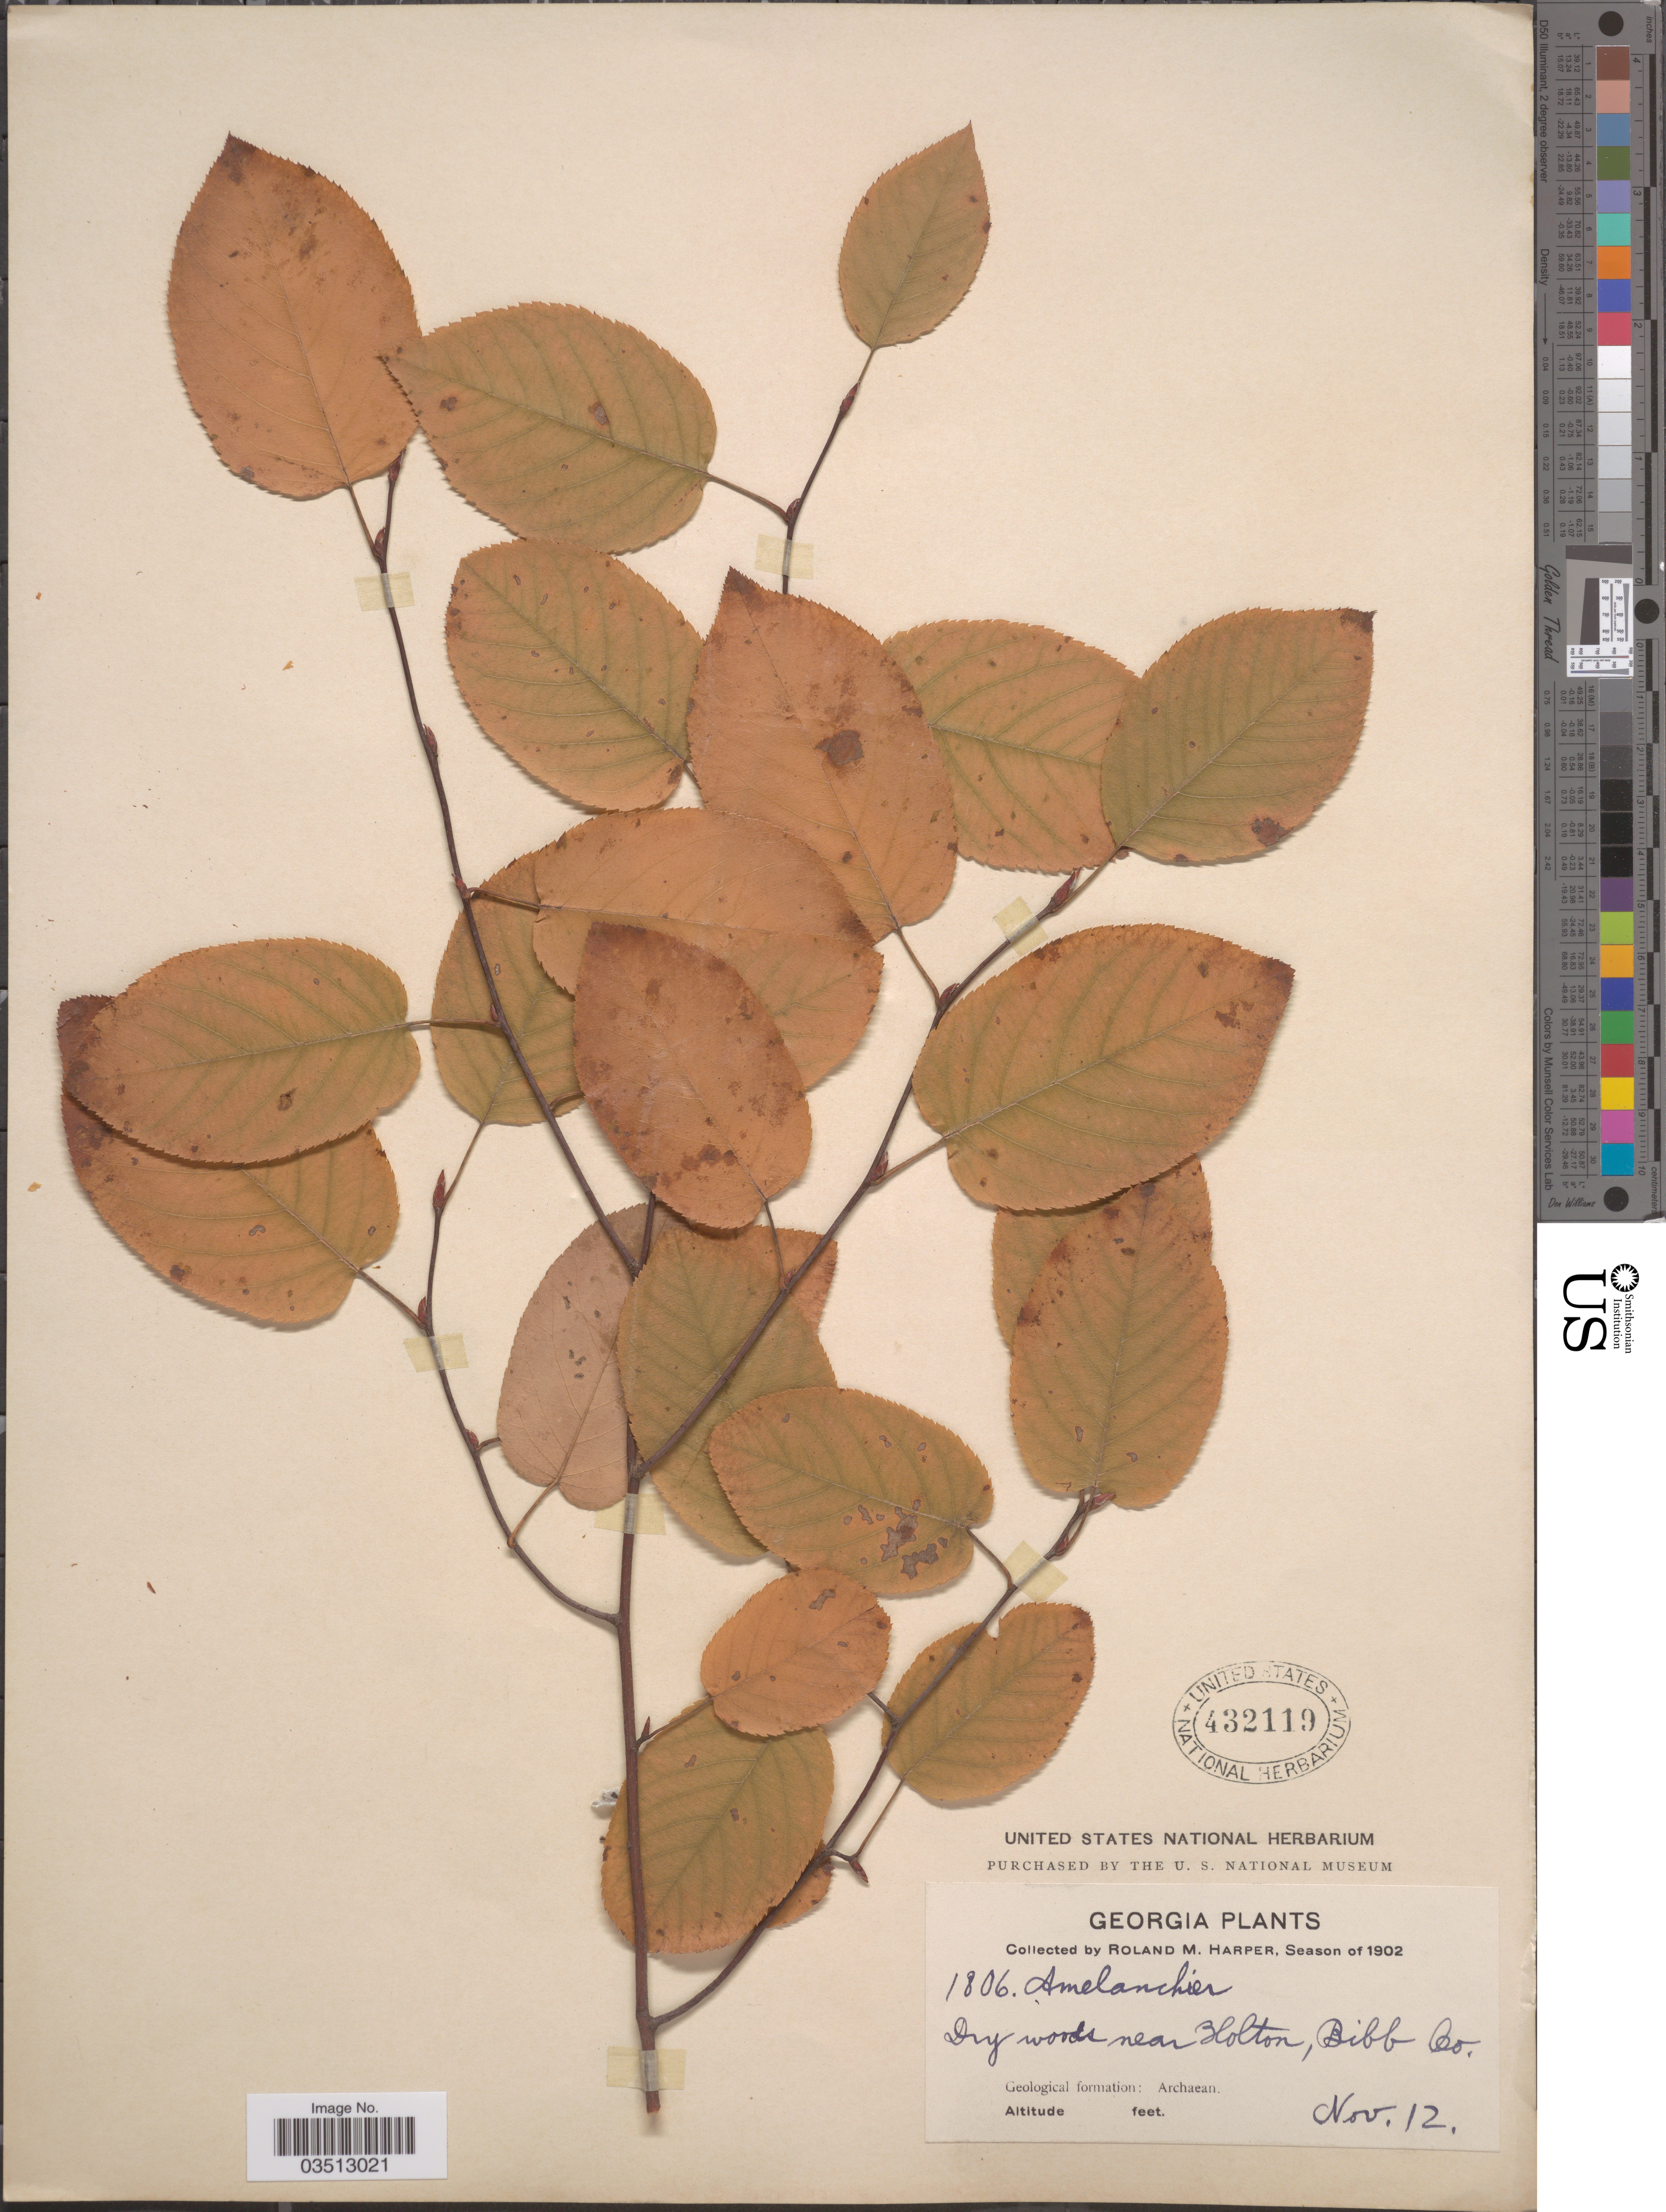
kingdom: Plantae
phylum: Tracheophyta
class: Magnoliopsida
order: Rosales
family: Rosaceae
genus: Amelanchier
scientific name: Amelanchier sp.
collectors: R. M. Harper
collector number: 1806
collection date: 1902-11-12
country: United States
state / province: Georgia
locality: Dry woods near Holton, Bibb Co.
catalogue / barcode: US 432119